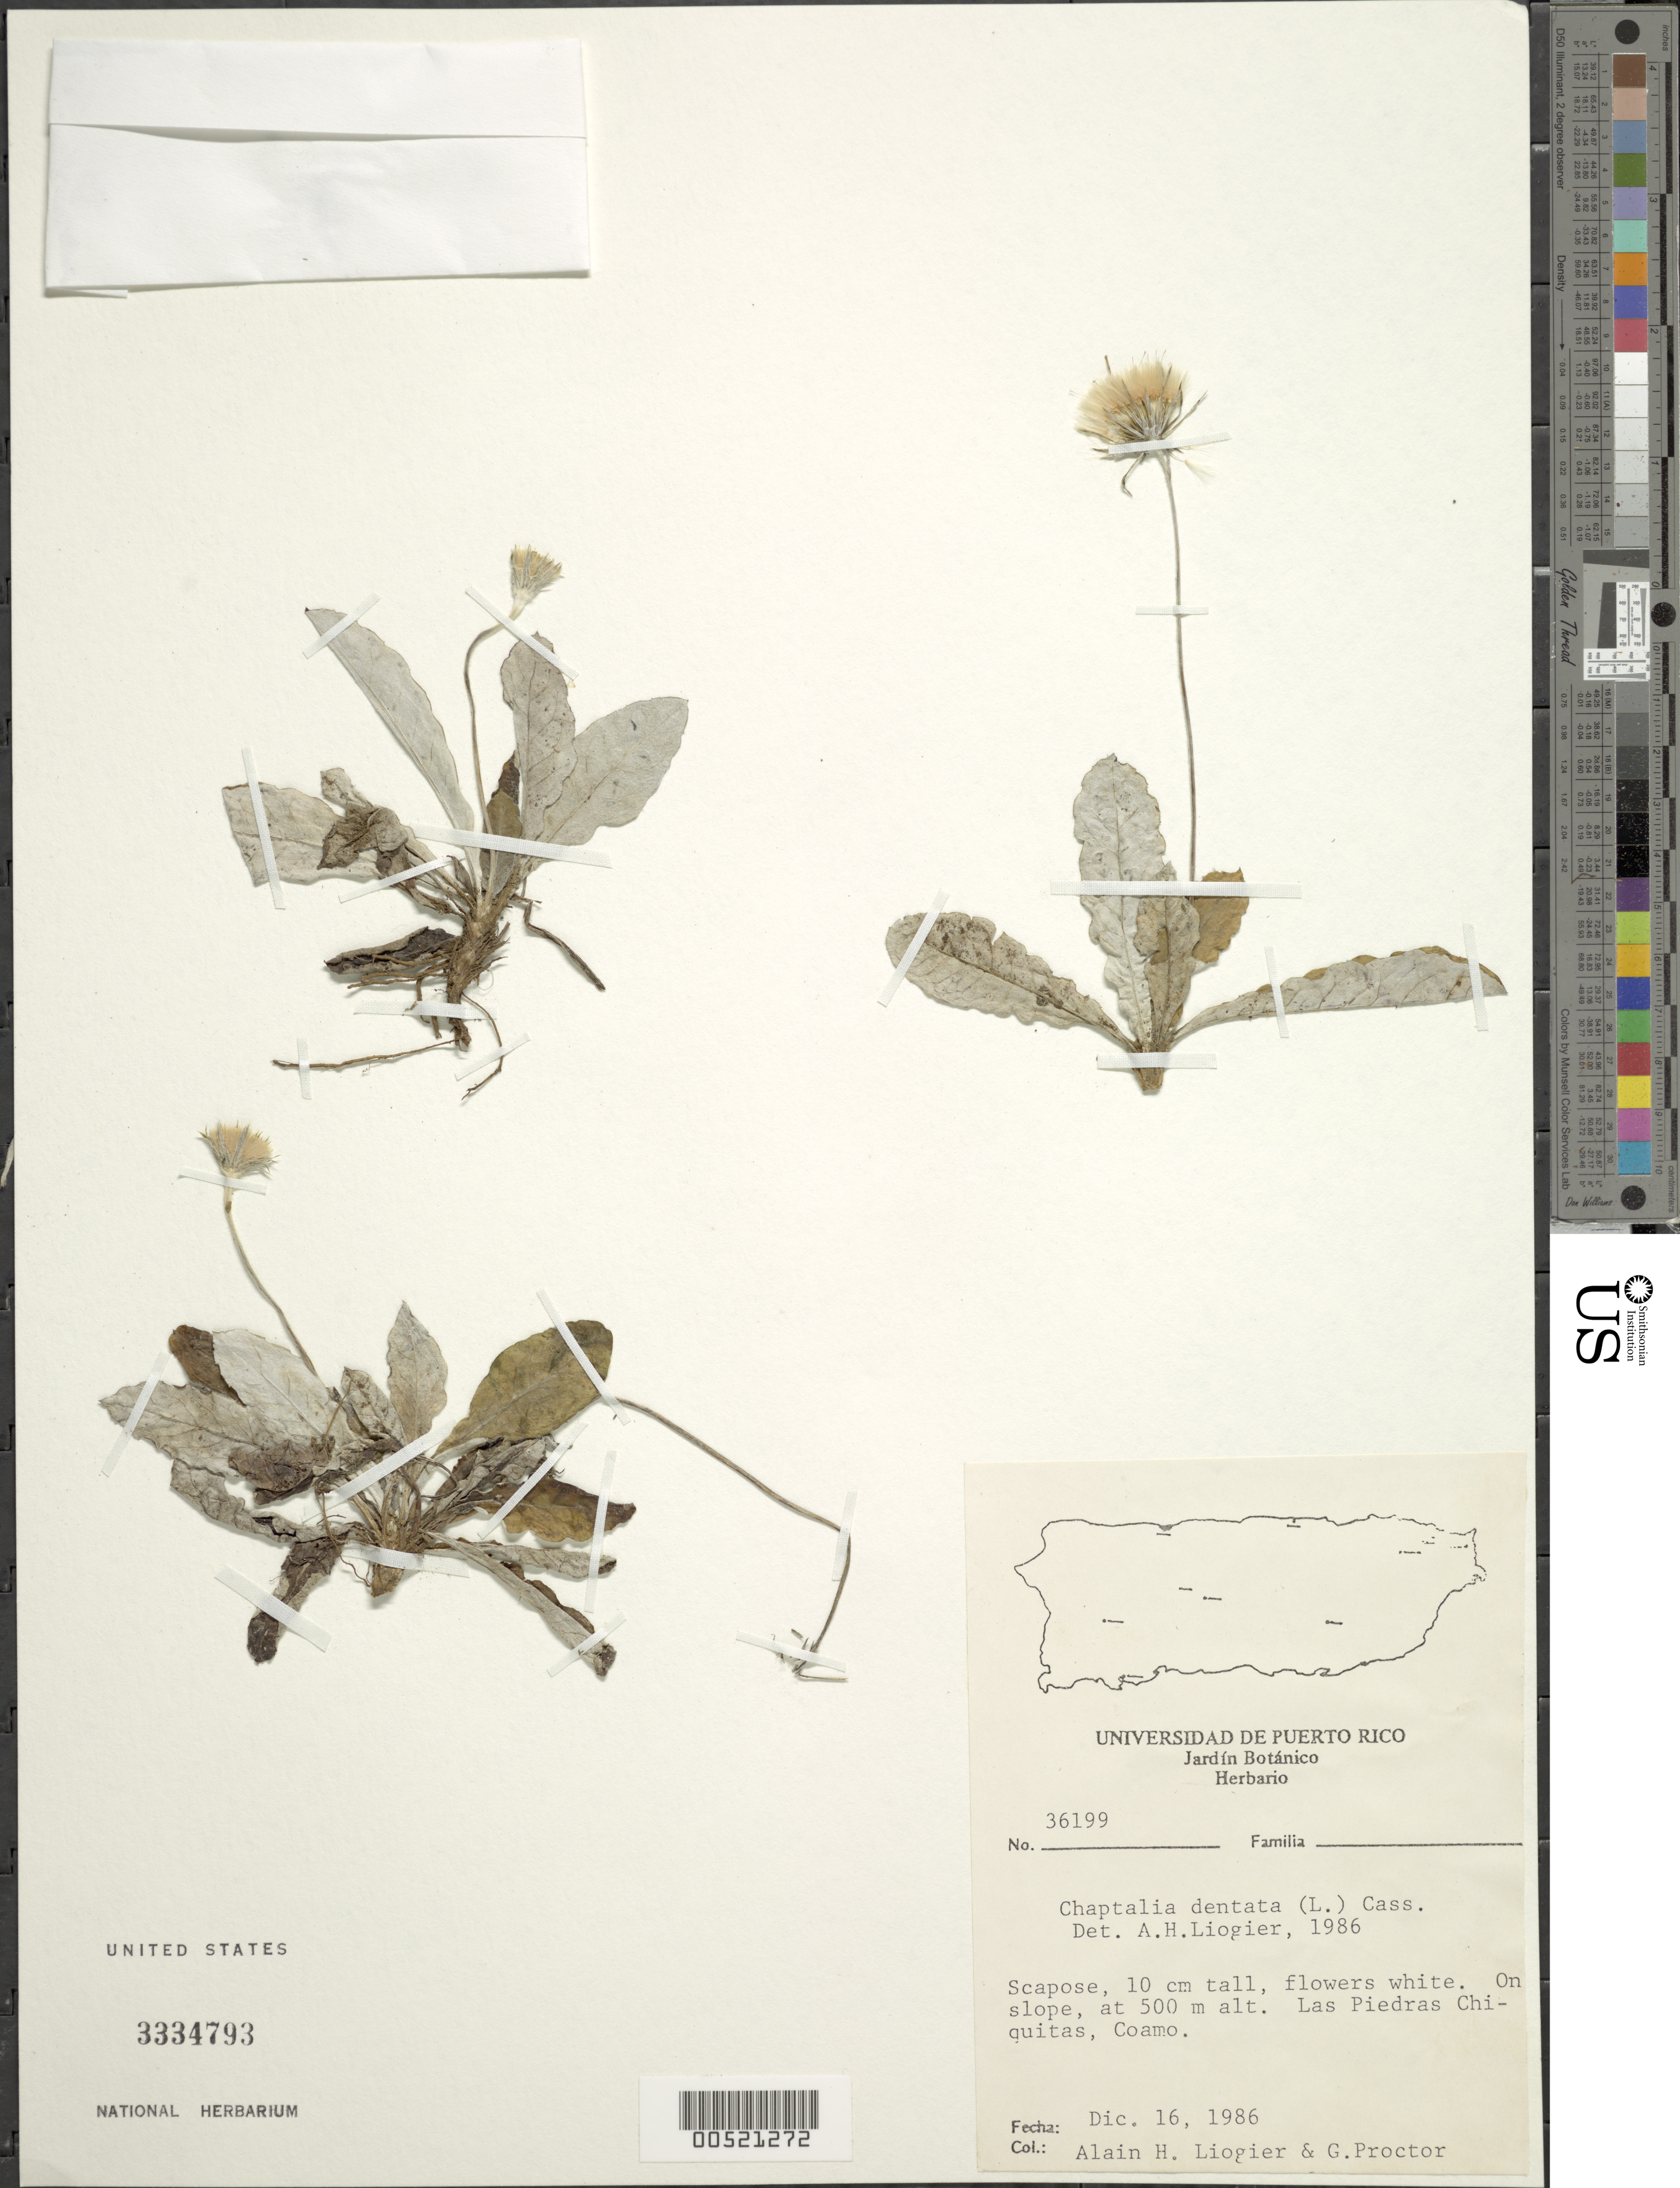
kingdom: Plantae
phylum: Tracheophyta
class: Magnoliopsida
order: Asterales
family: Asteraceae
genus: Chaptalia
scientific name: Chaptalia dentata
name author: (L.) Cass.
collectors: A. H. Liogier & G. R. Proctor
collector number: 36199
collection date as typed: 16 Dec 1986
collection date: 1986-12-16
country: Puerto Rico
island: Greater Antilles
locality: Coamo: Piedras Chiquitas.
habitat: On slope.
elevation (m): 500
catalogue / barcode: US 3334793